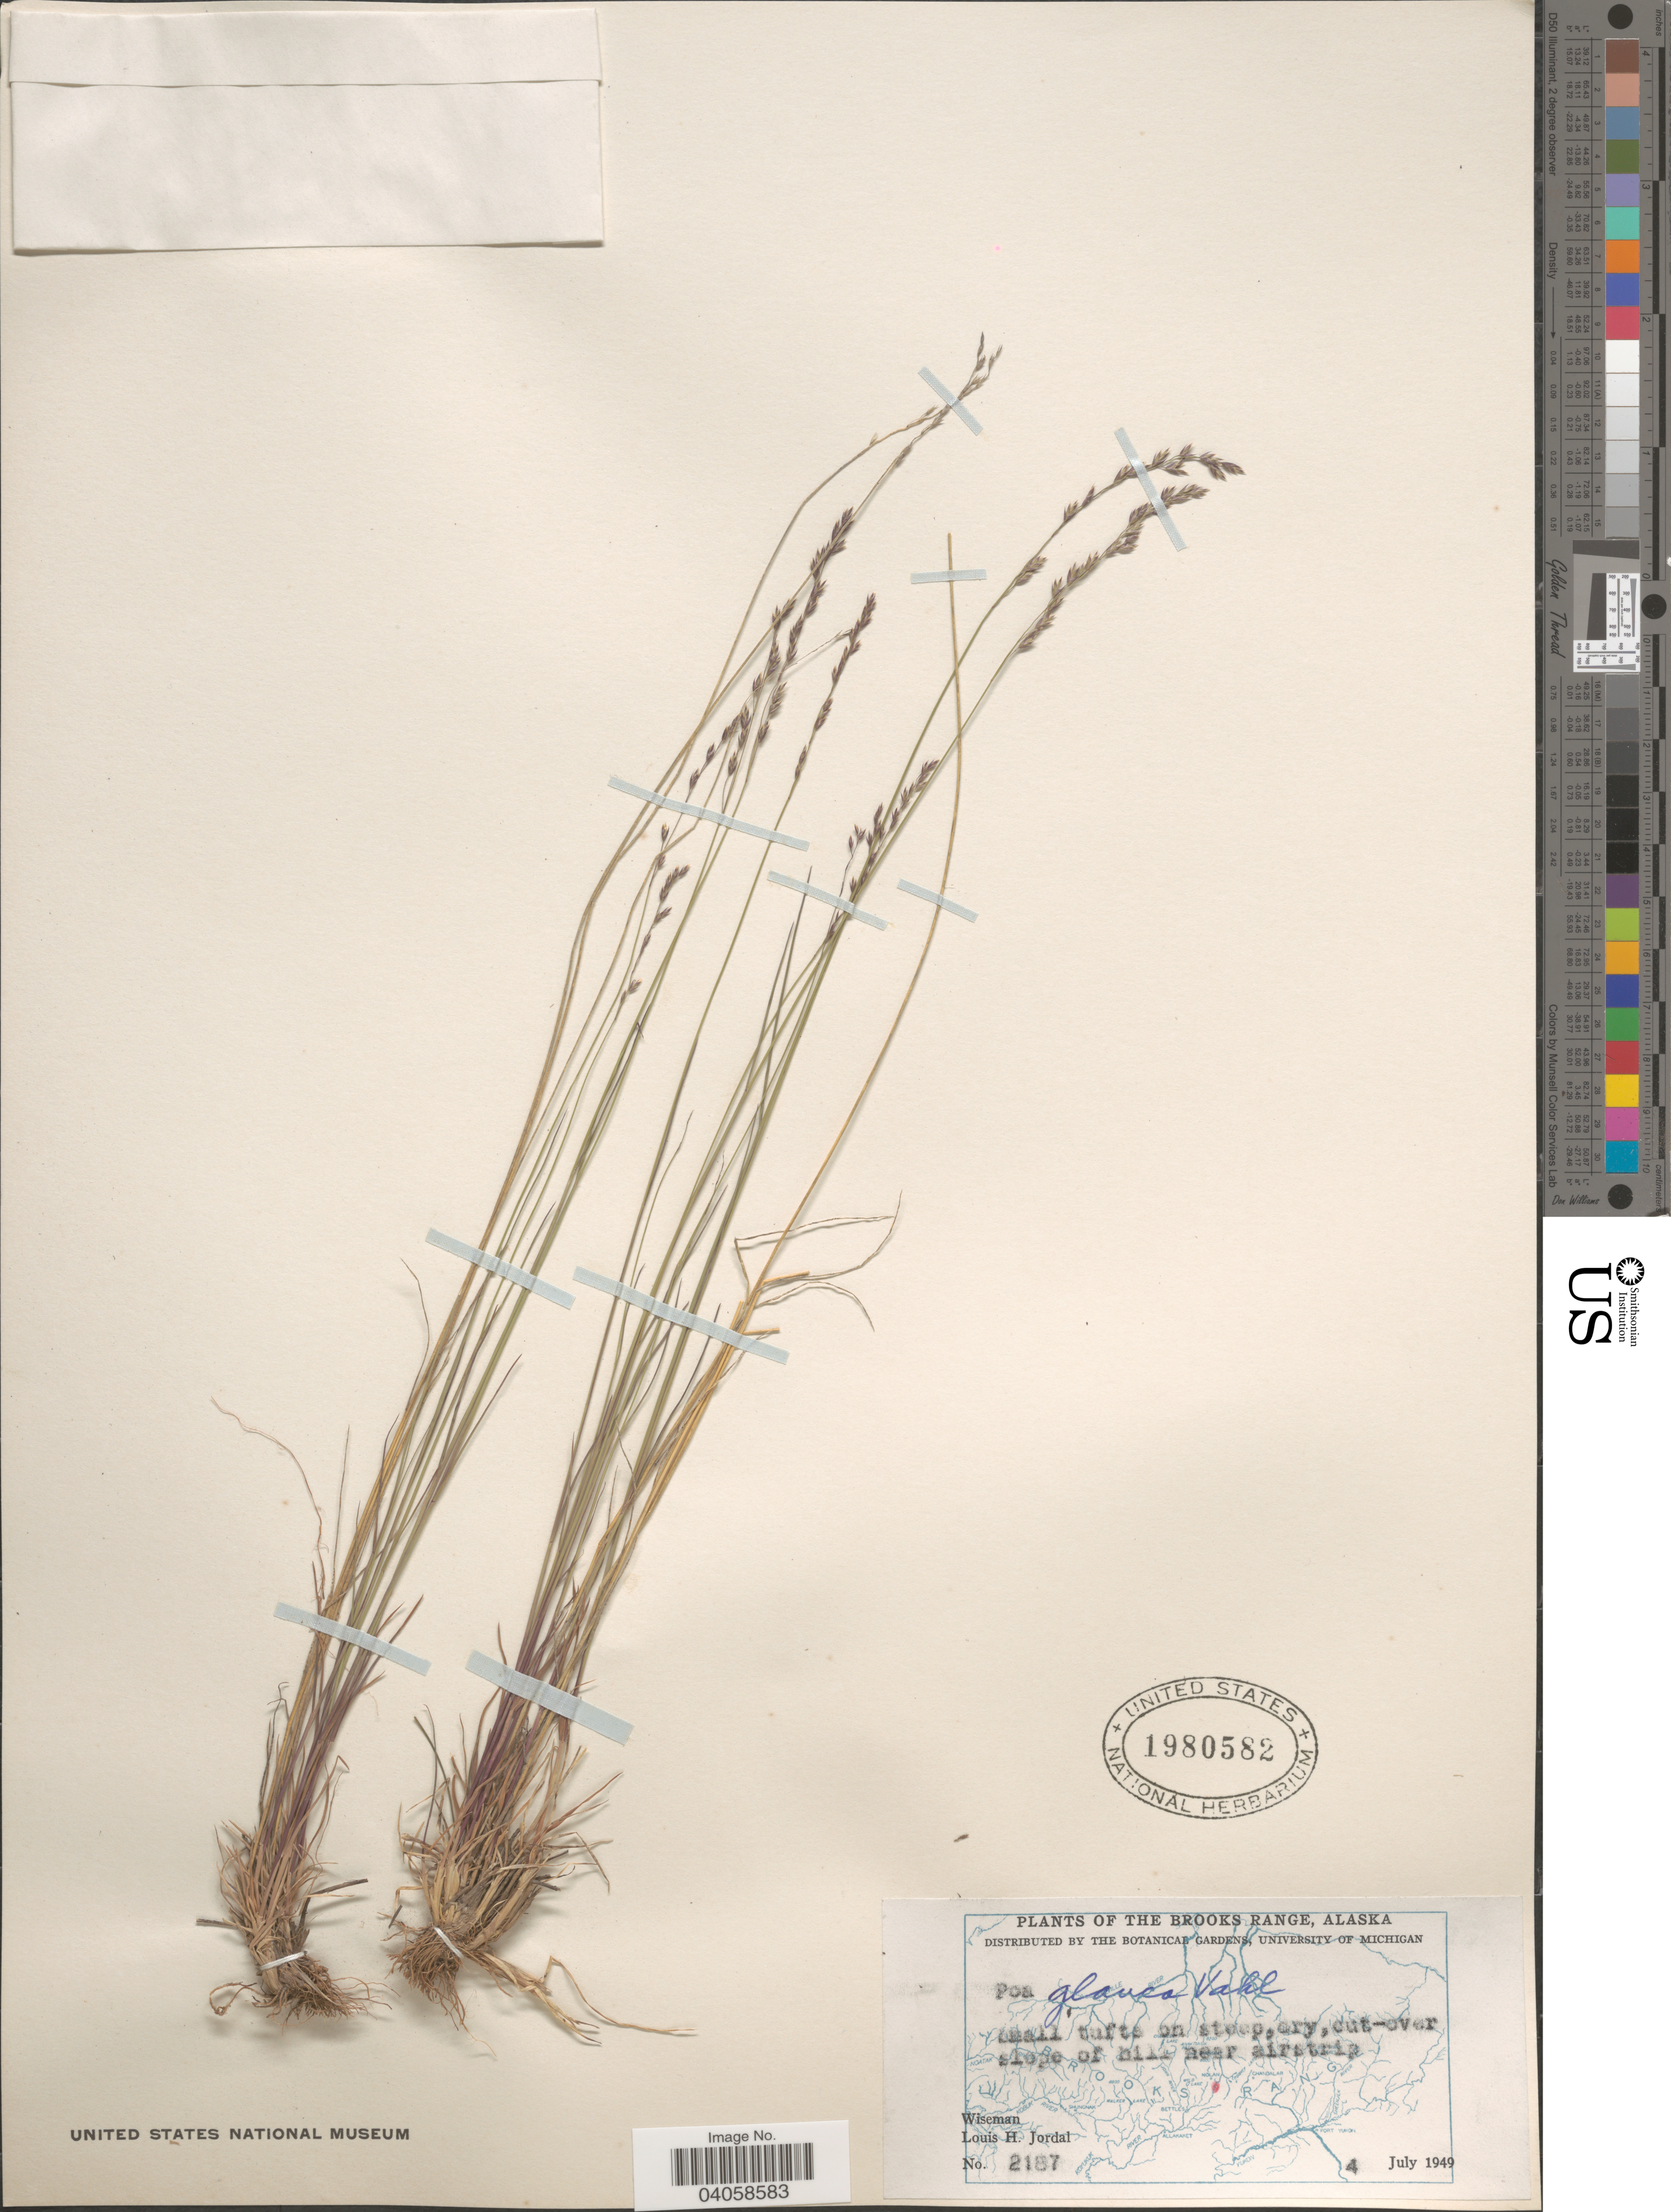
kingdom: Plantae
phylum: Tracheophyta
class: Liliopsida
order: Poales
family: Poaceae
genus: Poa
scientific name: Poa glauca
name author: Vahl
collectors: L. Jordal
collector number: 2187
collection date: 1949-07-04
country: United States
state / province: Alaska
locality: The Brooks Range. Slope of hill near airstrip. Wiseman.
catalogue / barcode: US 1980582